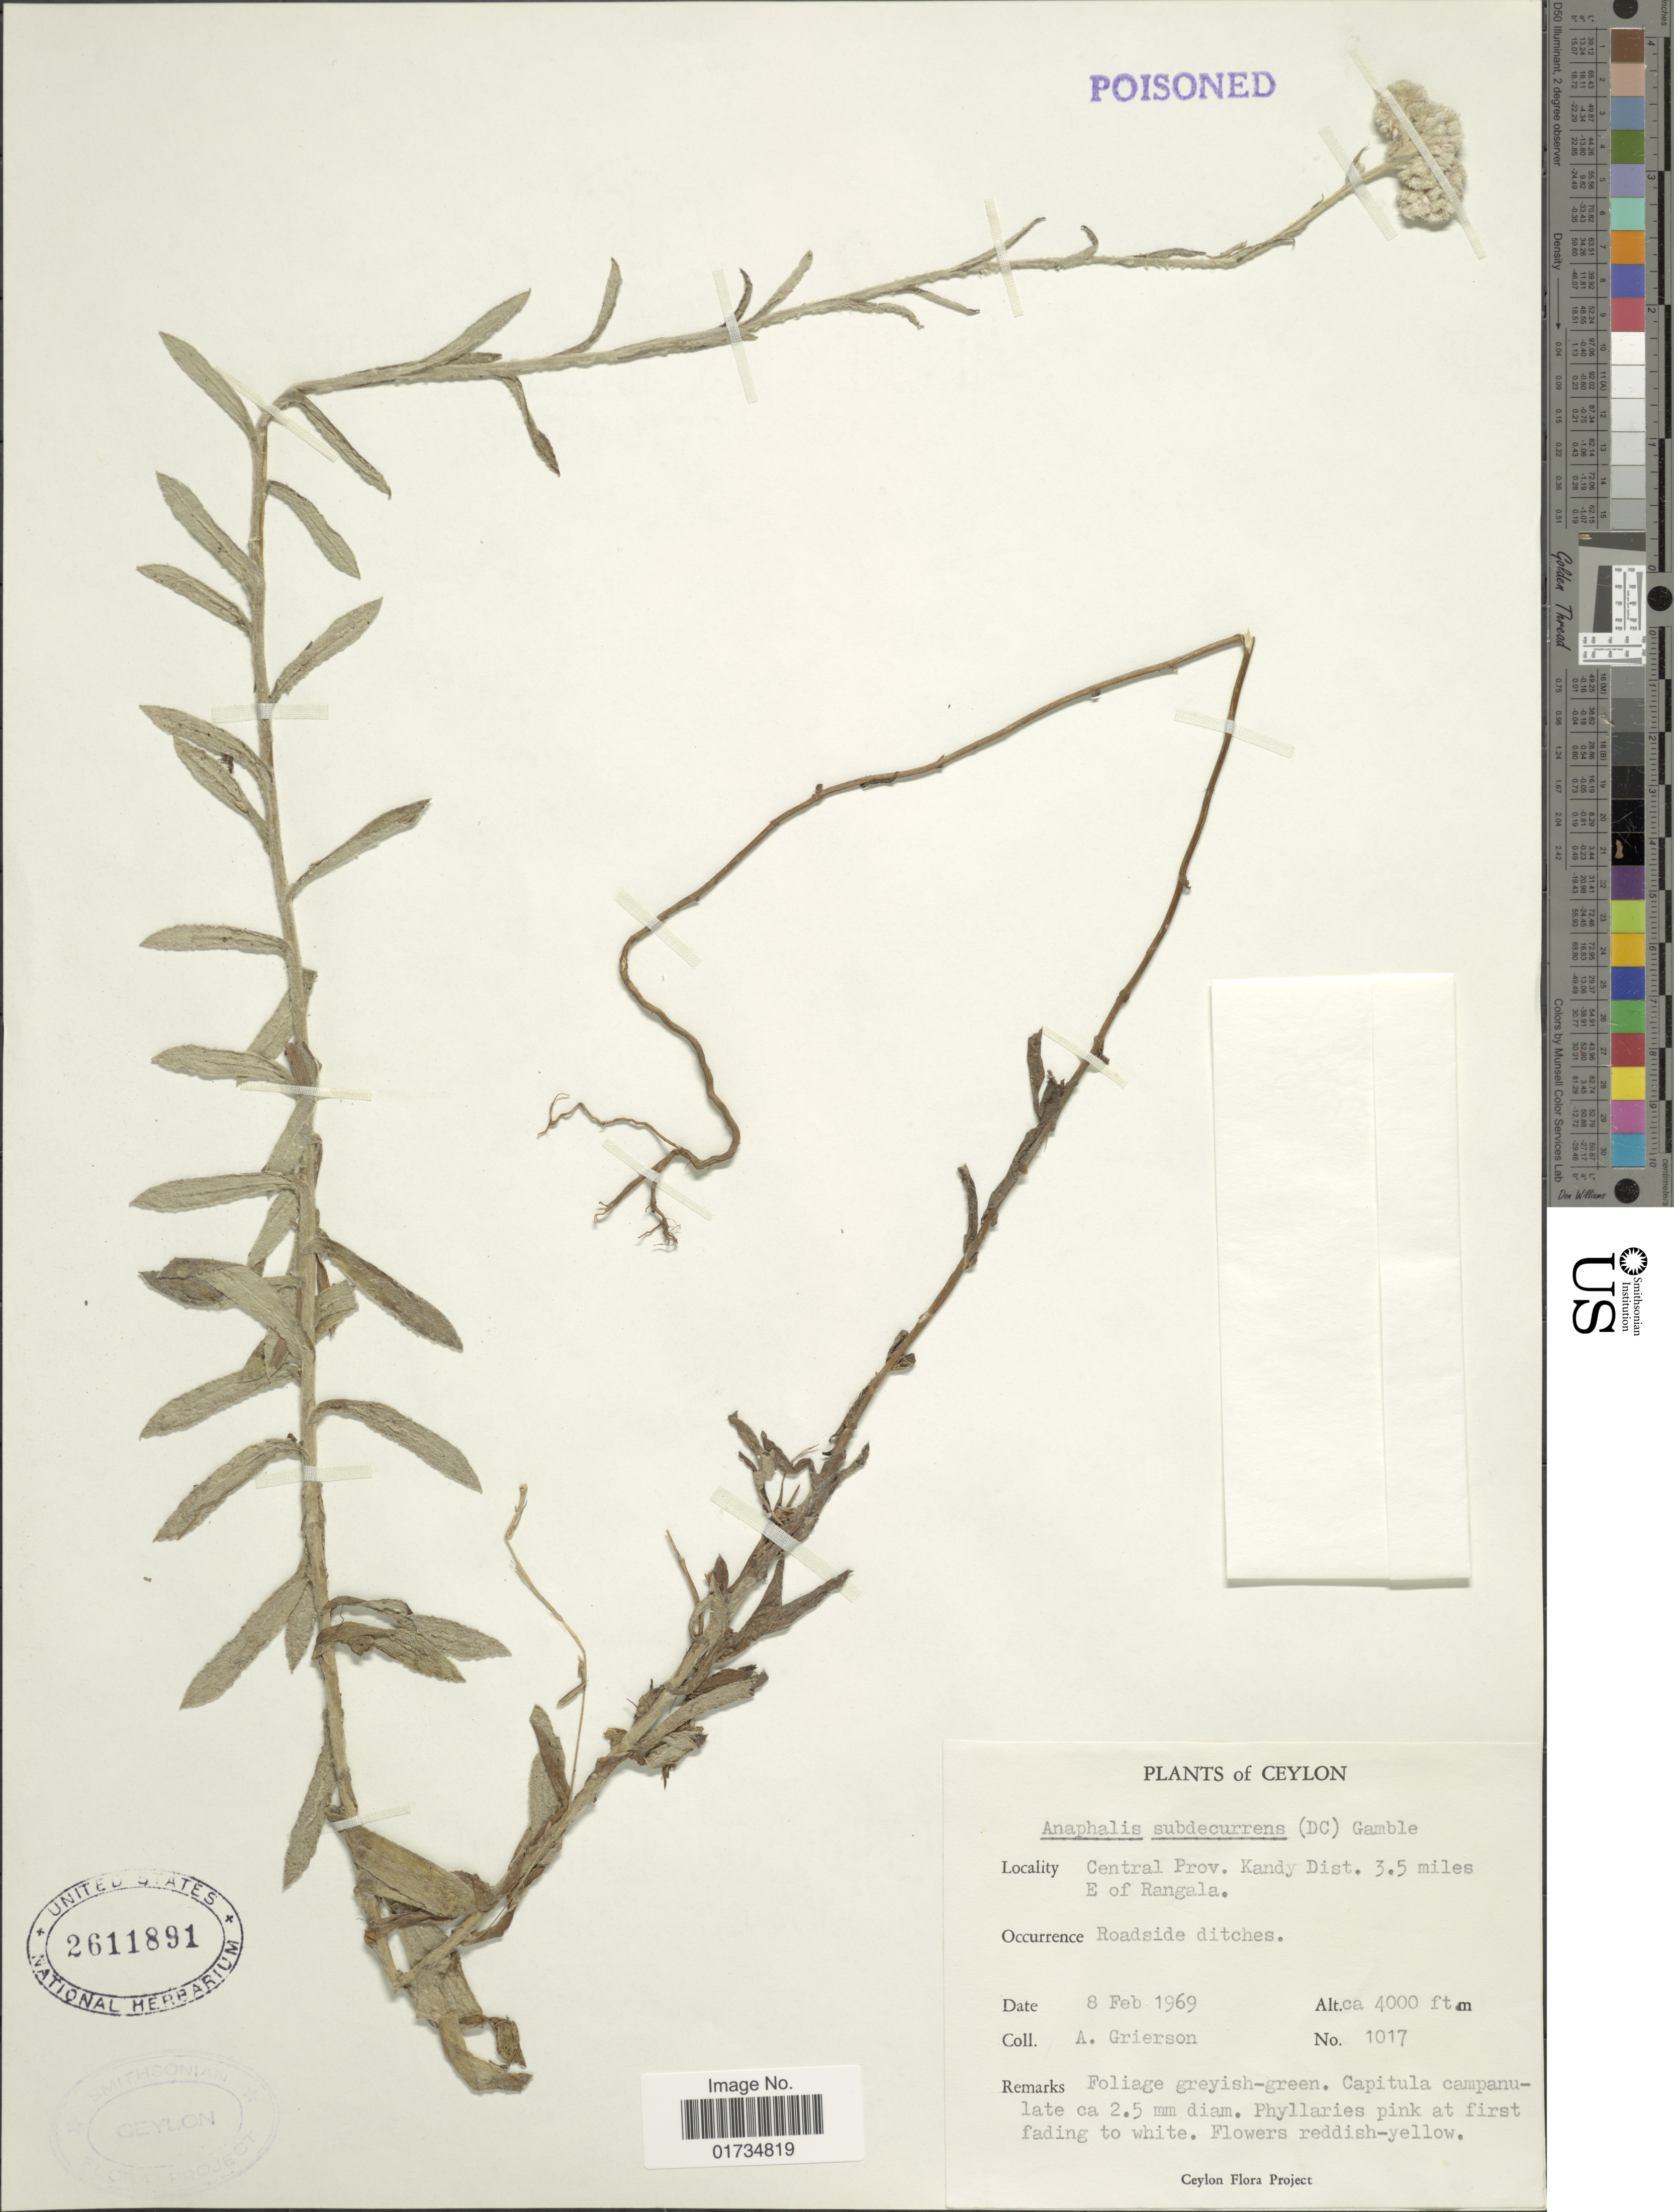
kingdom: Plantae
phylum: Tracheophyta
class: Magnoliopsida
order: Asterales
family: Asteraceae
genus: Anaphalis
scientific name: Anaphalis subdecurrens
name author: (DC.) Gamble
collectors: A. Grierson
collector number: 1017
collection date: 1969-02-08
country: Sri Lanka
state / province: Central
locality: Ceylon. Central Prov. Kandy Dist. 3.5 miles E of Rangala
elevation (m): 1219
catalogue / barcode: US 2611891